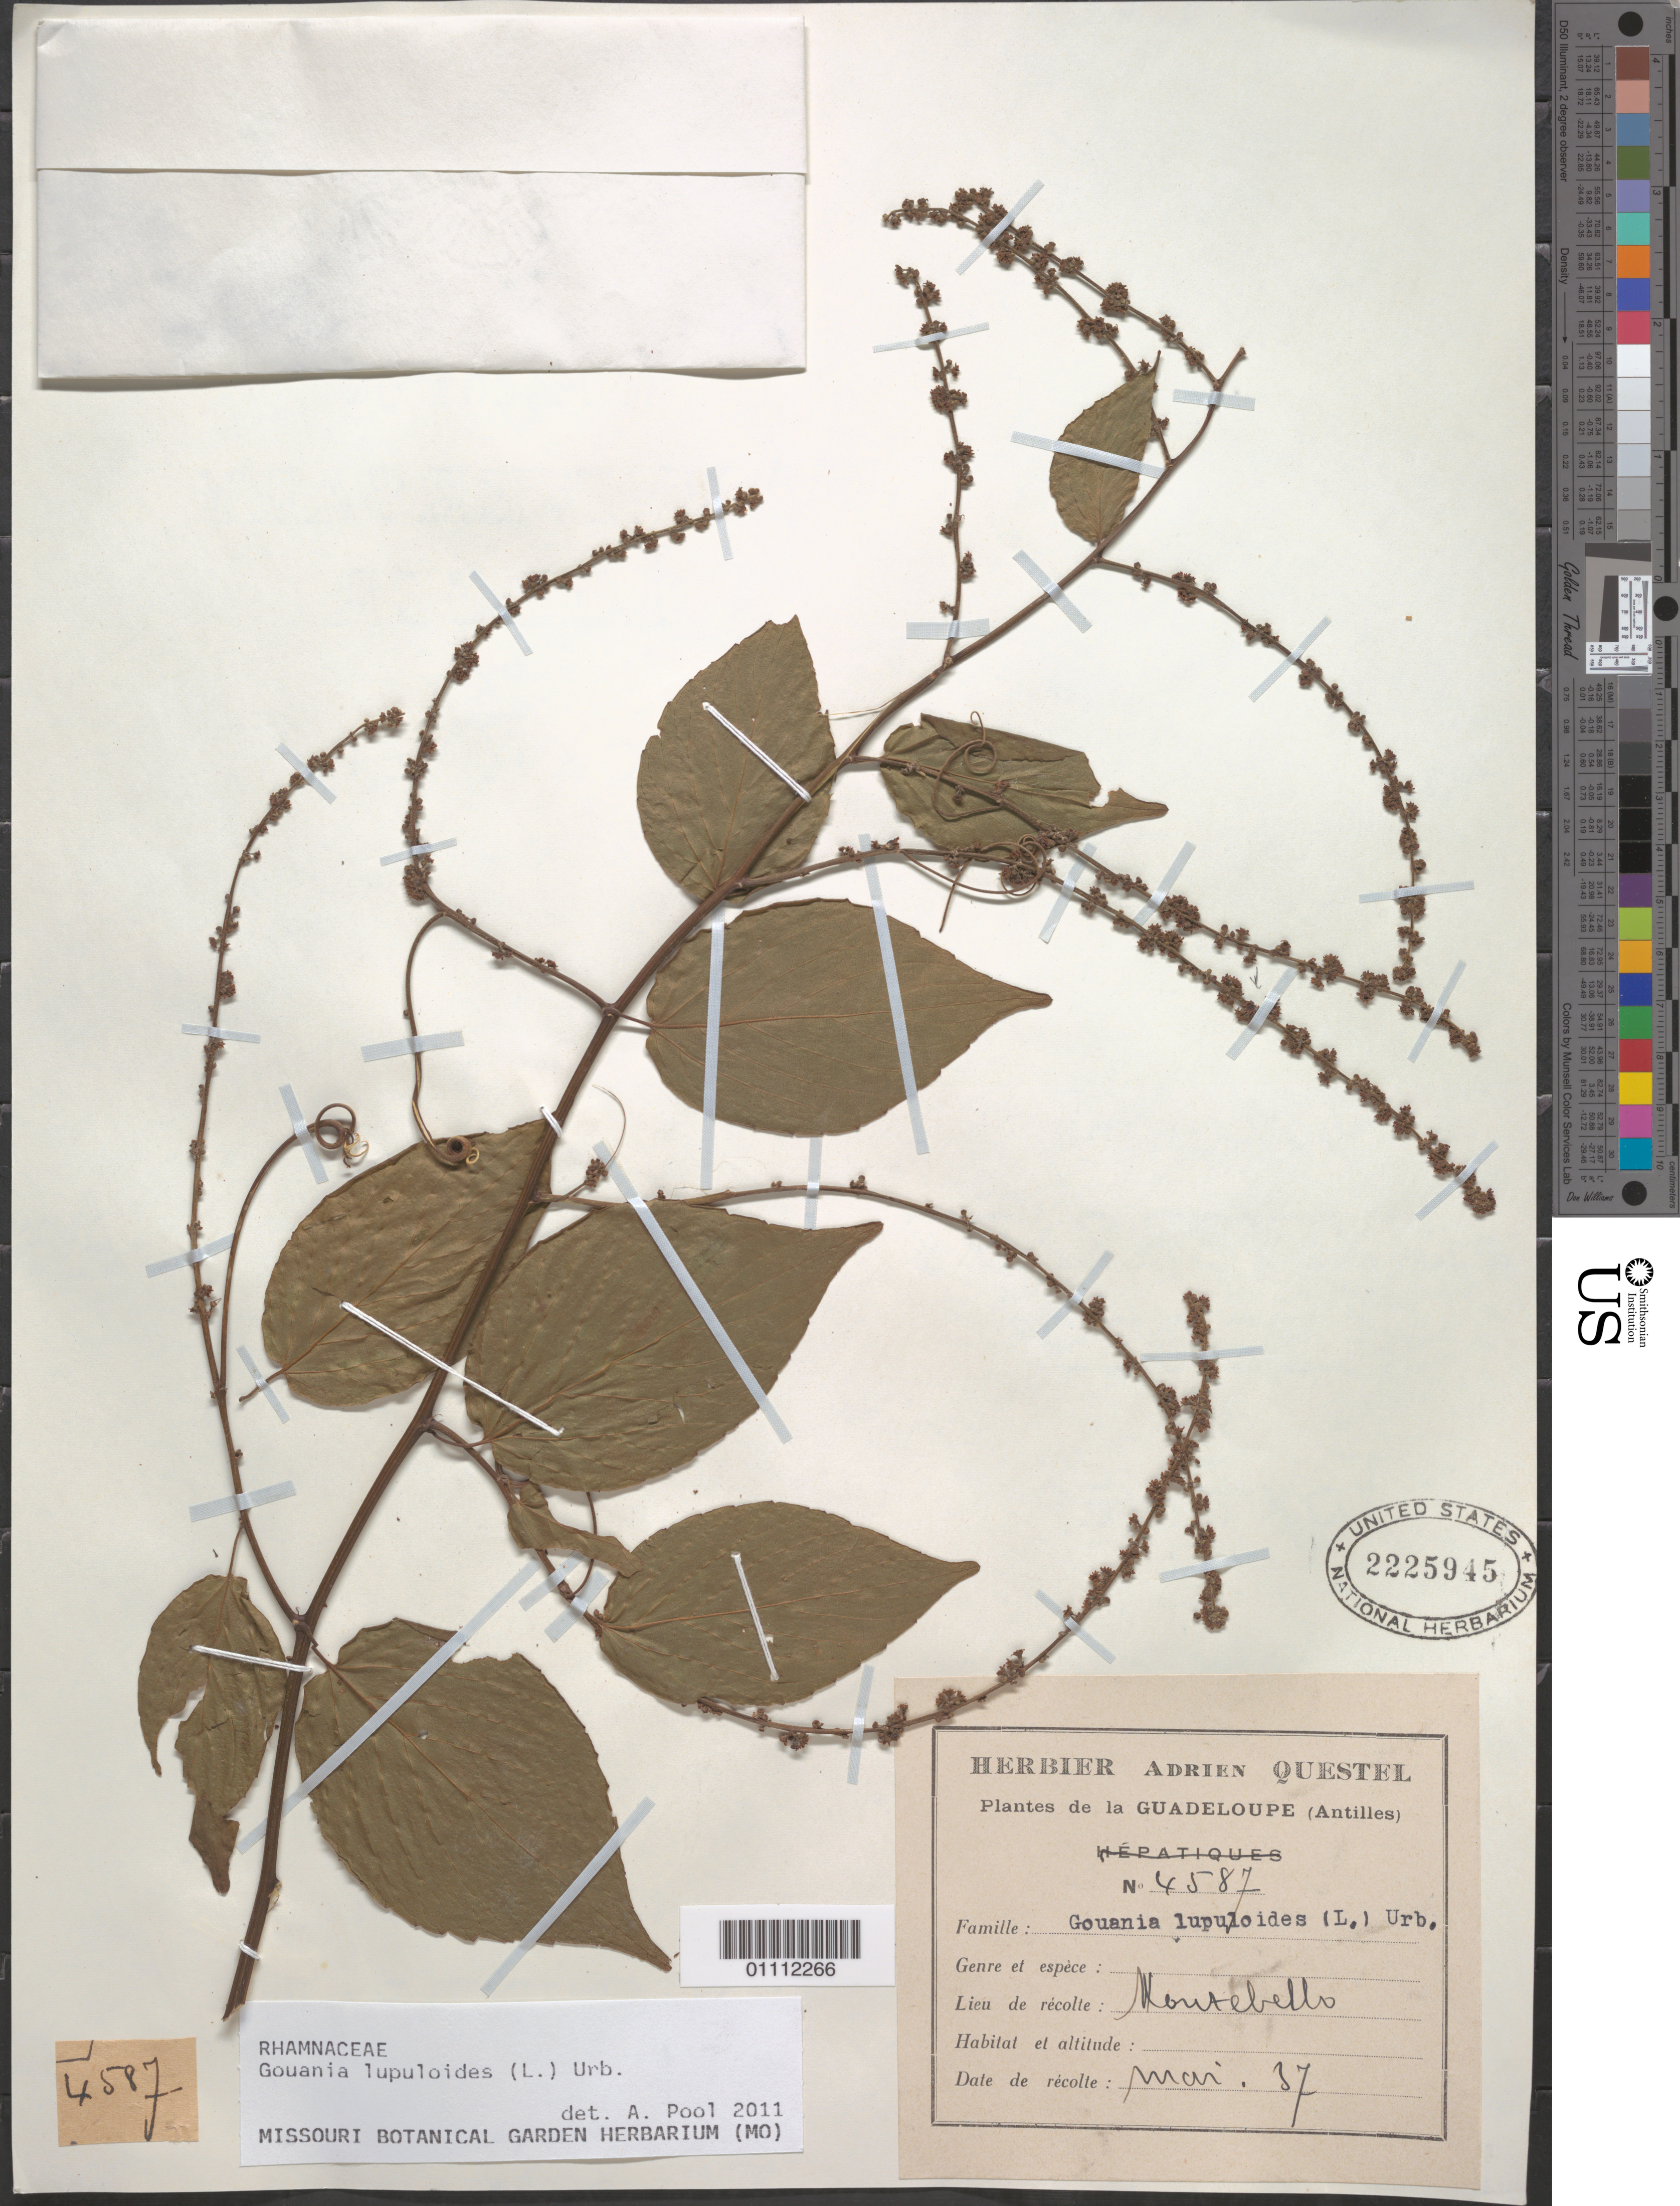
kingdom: Plantae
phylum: Tracheophyta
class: Magnoliopsida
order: Rosales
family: Rhamnaceae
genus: Gouania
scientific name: Gouania lupuloides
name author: (L.) Urb.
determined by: Pool, A., (MO), Missouri Botanical Garden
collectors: A. Questel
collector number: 4587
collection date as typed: Mar 1937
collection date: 1937-03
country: Guadeloupe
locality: Montebello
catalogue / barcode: US 2225945